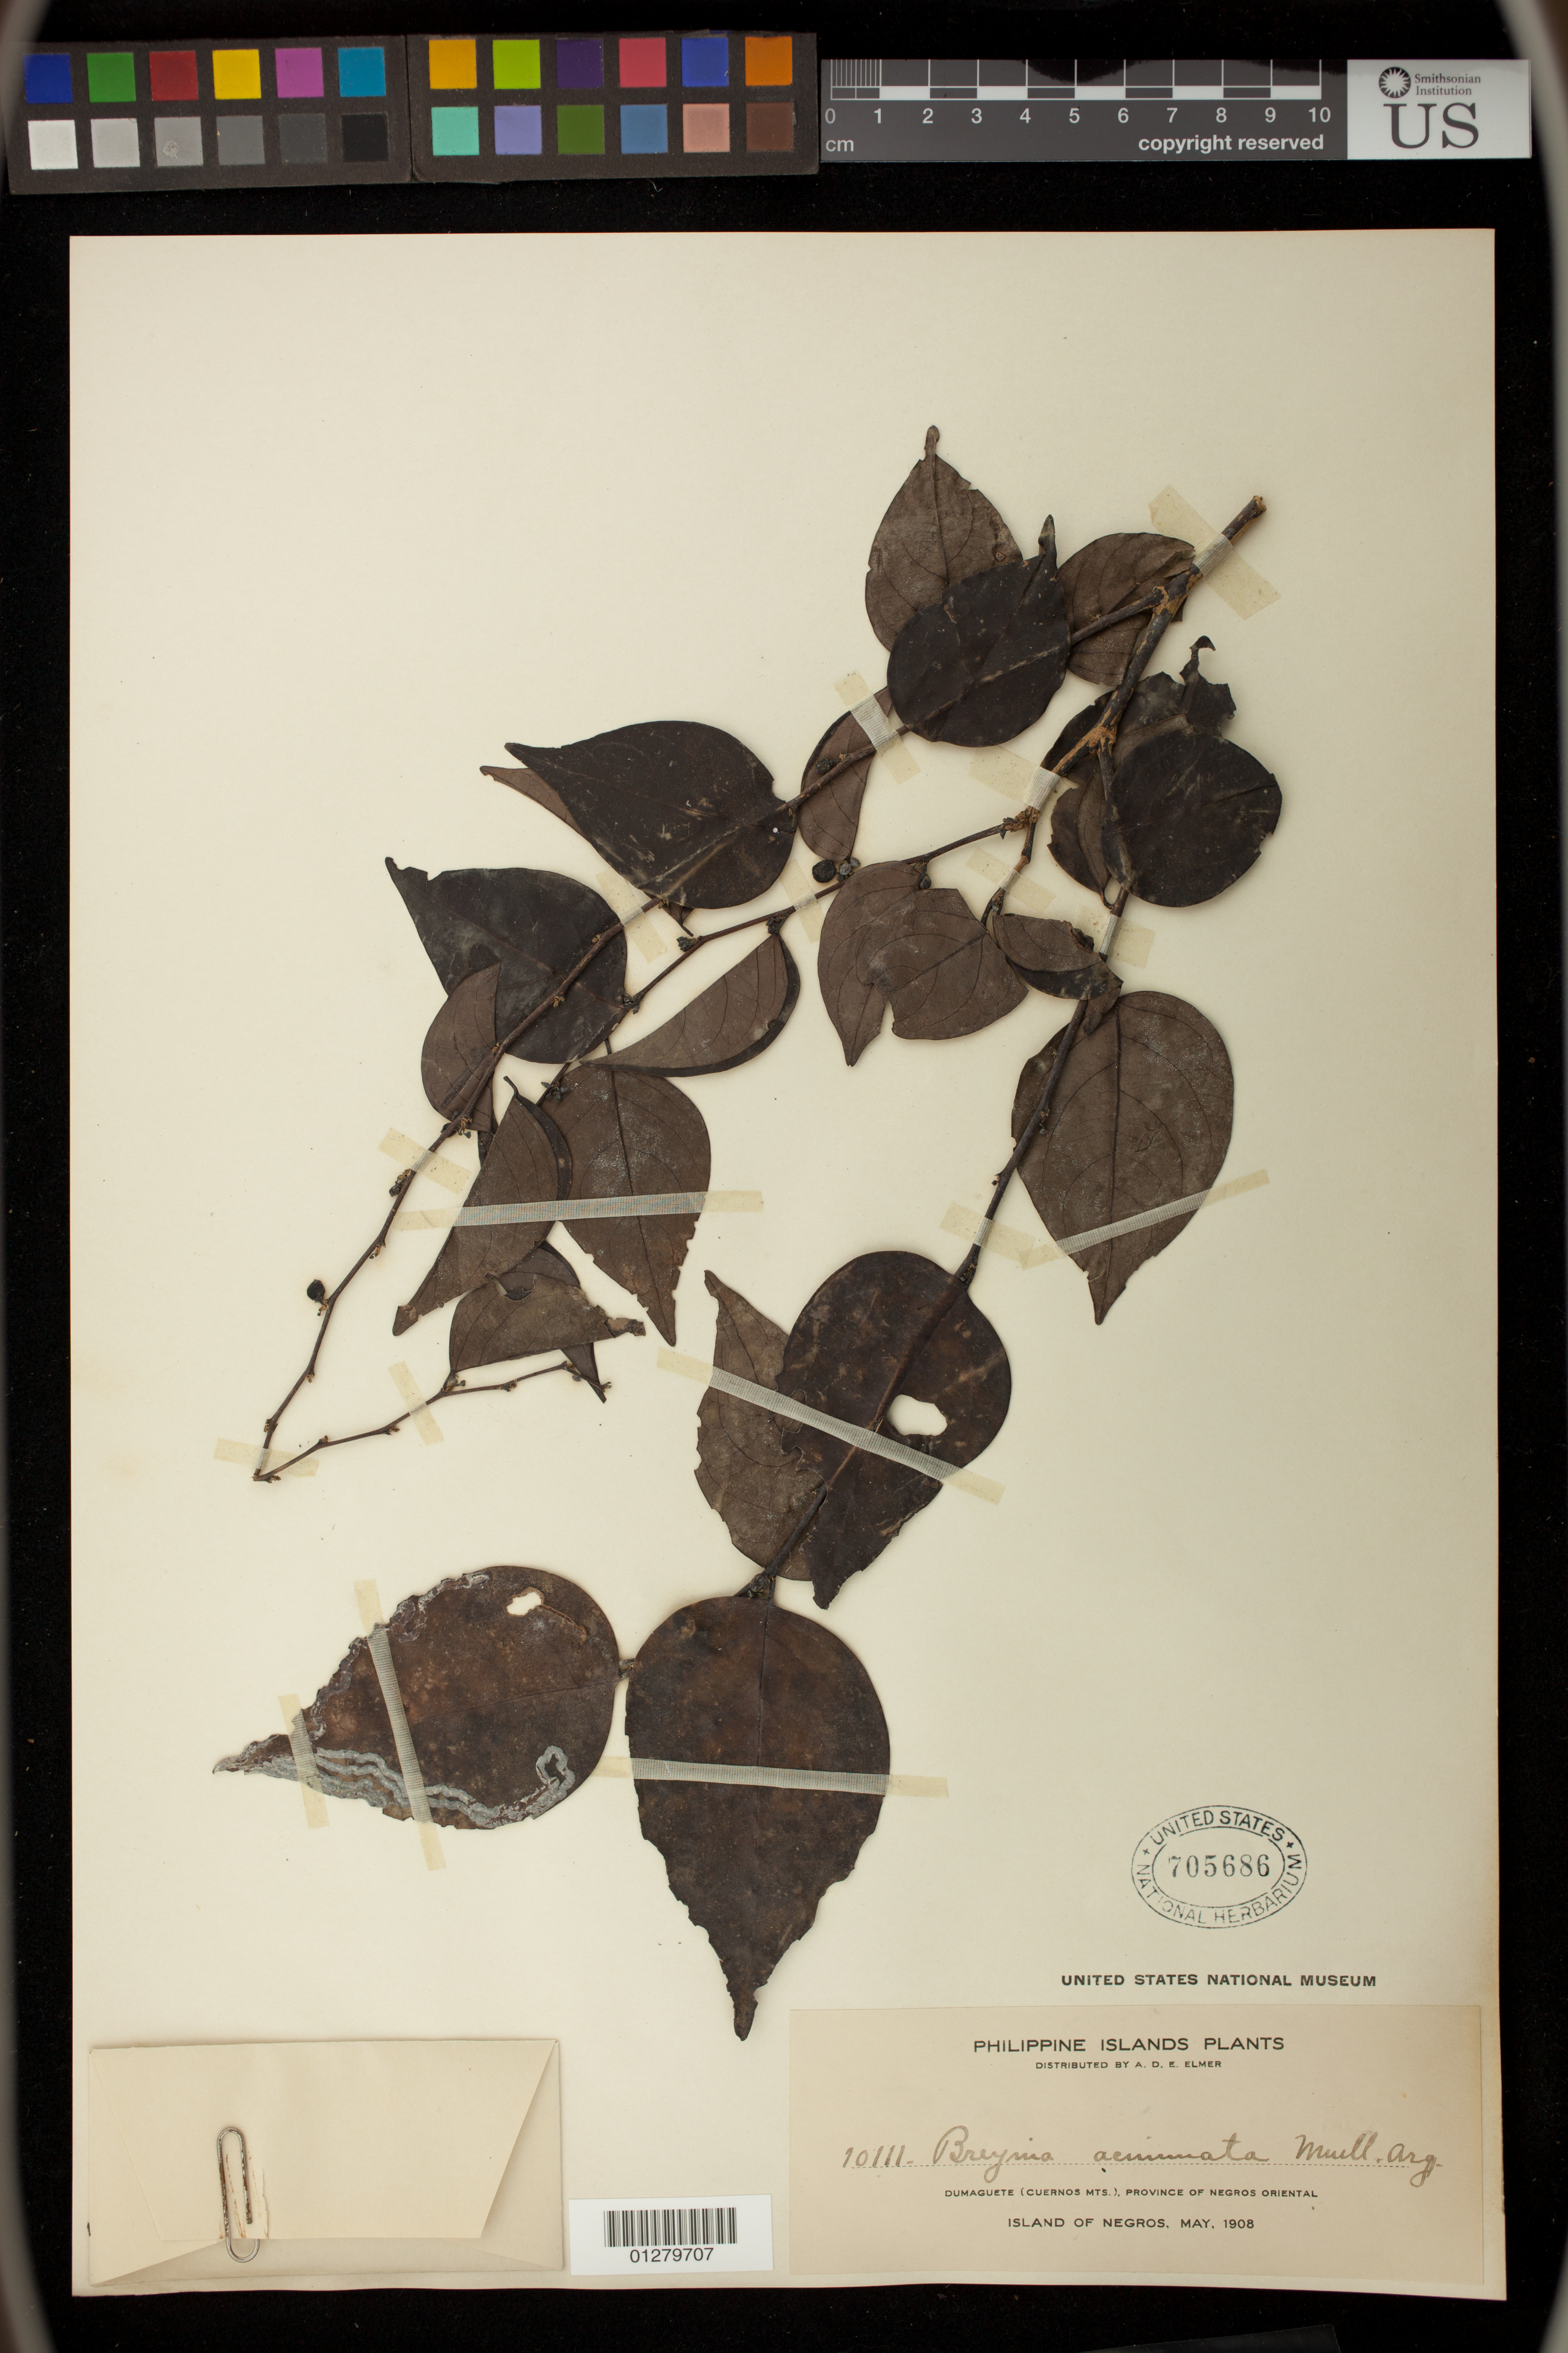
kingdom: Plantae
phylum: Tracheophyta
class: Magnoliopsida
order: Malpighiales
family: Phyllanthaceae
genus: Breynia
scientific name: Breynia racemosa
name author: (Blume) Müll. Arg.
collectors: A. D. E. Elmer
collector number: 10111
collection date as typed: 1908-05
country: Philippines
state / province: Central Visayas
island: Negros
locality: Dumaguete (Cuernos Mts.), Province of Negros Oriental. Island of Negros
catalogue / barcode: US 705686